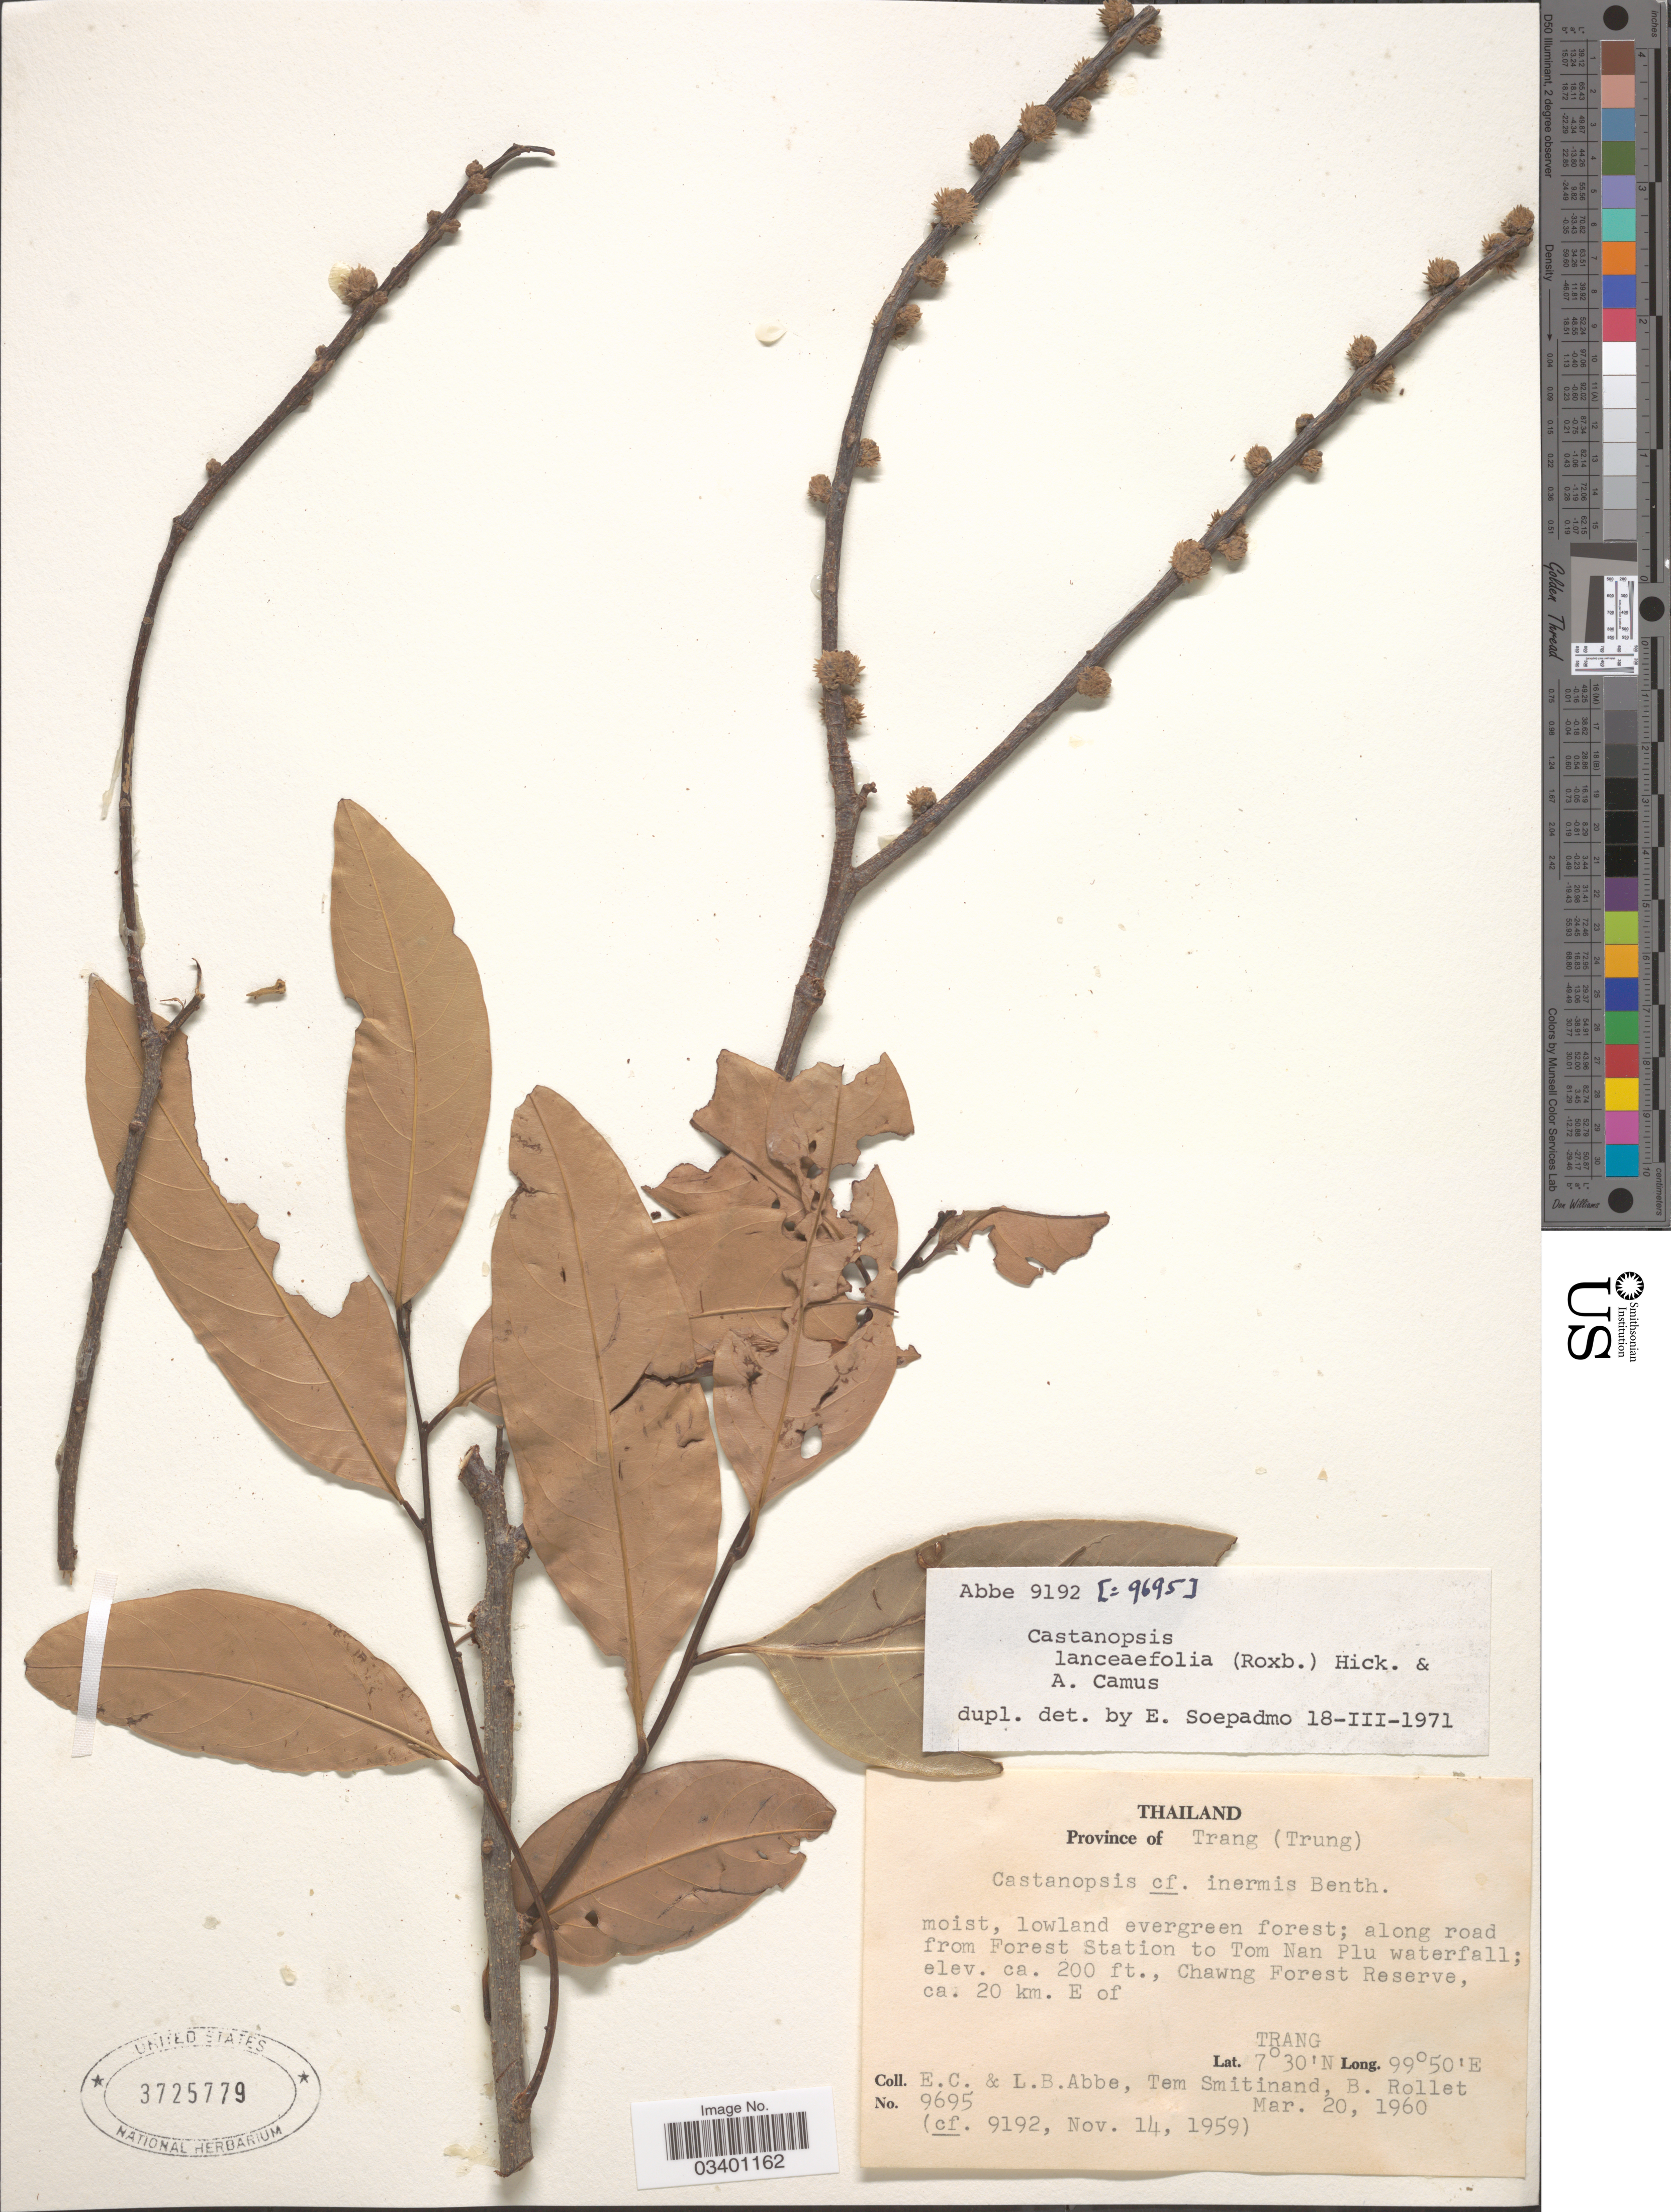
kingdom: Plantae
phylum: Tracheophyta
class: Magnoliopsida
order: Fagales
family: Fagaceae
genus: Castanopsis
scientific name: Castanopsis lanceifolia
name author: (Oerst.) Hickel & A. Camus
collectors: E. C. Abbe, L. B. Abbe, T. Smitinand & B. Rollet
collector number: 9695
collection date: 1960-03-20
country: Thailand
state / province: Trang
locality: (Trung). Along road Forest Station to Tom Nan Plu waterfall; Chawng Forest Reserve ca. 20 km. E. of Trang.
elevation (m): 61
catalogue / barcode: US 3725779